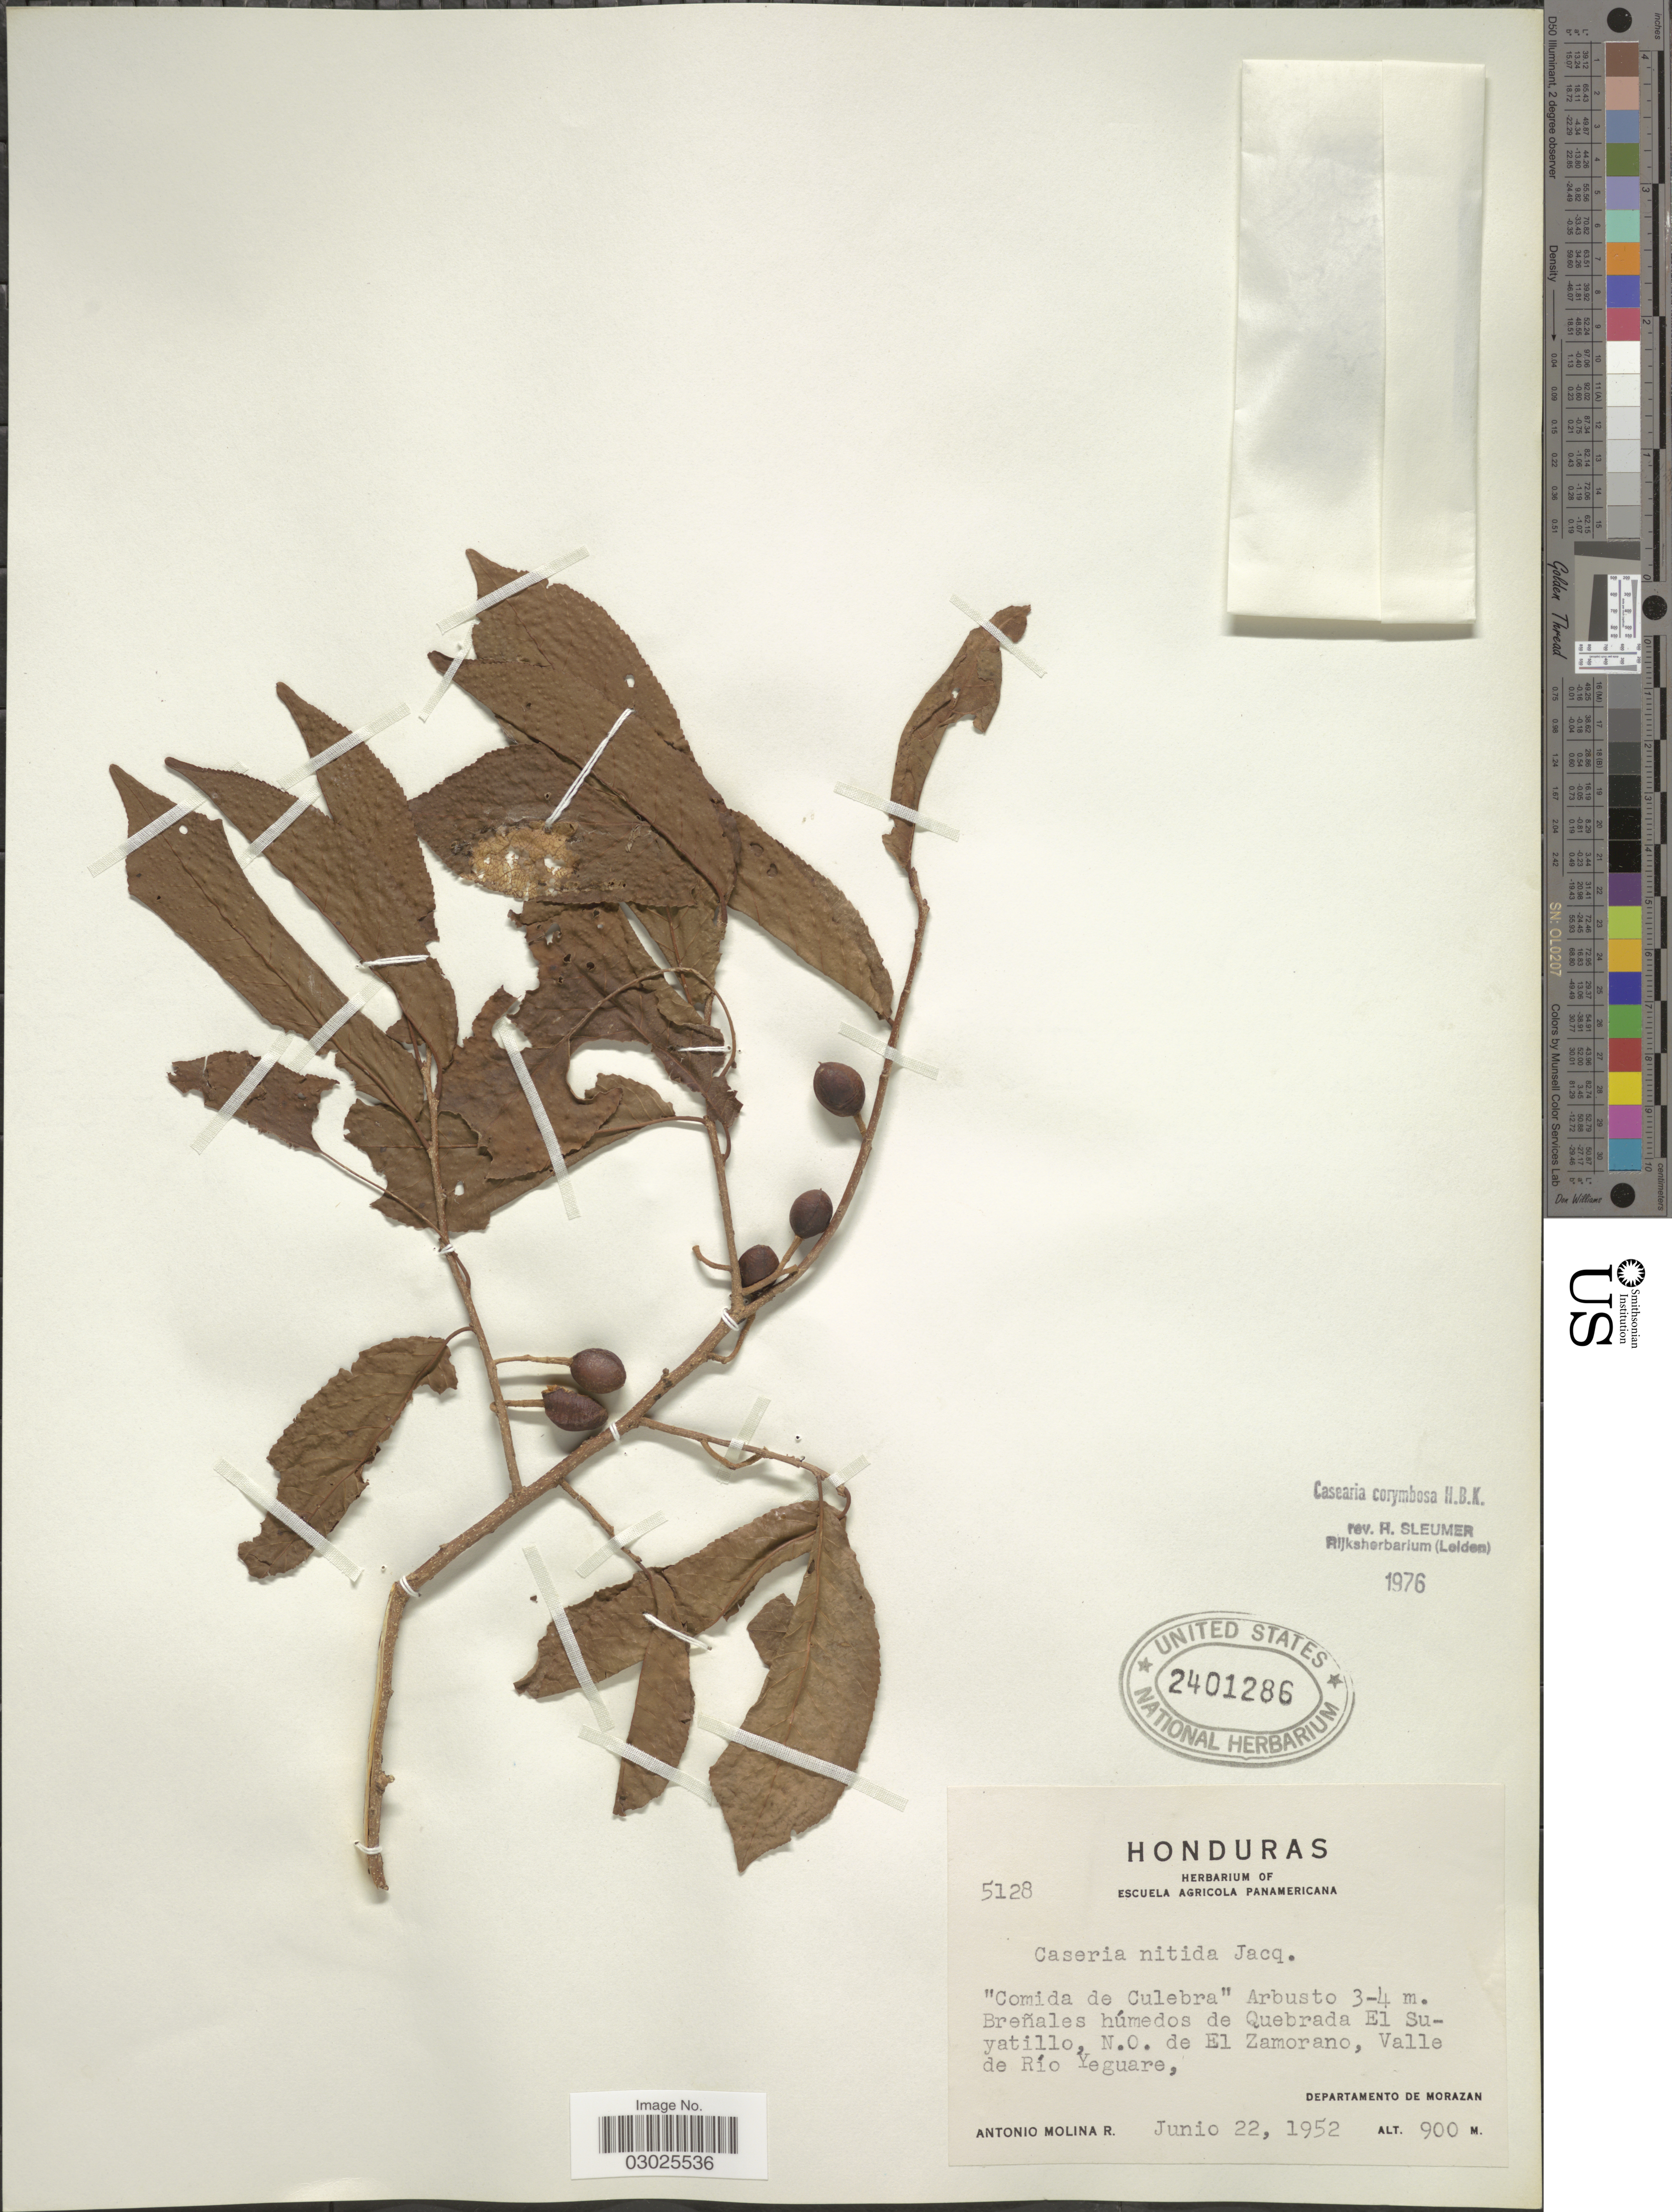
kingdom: Plantae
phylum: Tracheophyta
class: Magnoliopsida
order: Malpighiales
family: Salicaceae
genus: Casearia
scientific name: Casearia corymbosa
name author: Kunth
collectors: A. Molina R.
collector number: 5128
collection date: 1952-06-22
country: Honduras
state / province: Fco. Morazán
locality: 'Comida de Culebra' Breñales húmedos de Quebrada El Suyatillo, N. O. de El Zamorano, Valle de Río Yeguare, Departamento de Morazan.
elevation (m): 900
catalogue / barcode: US 2401286